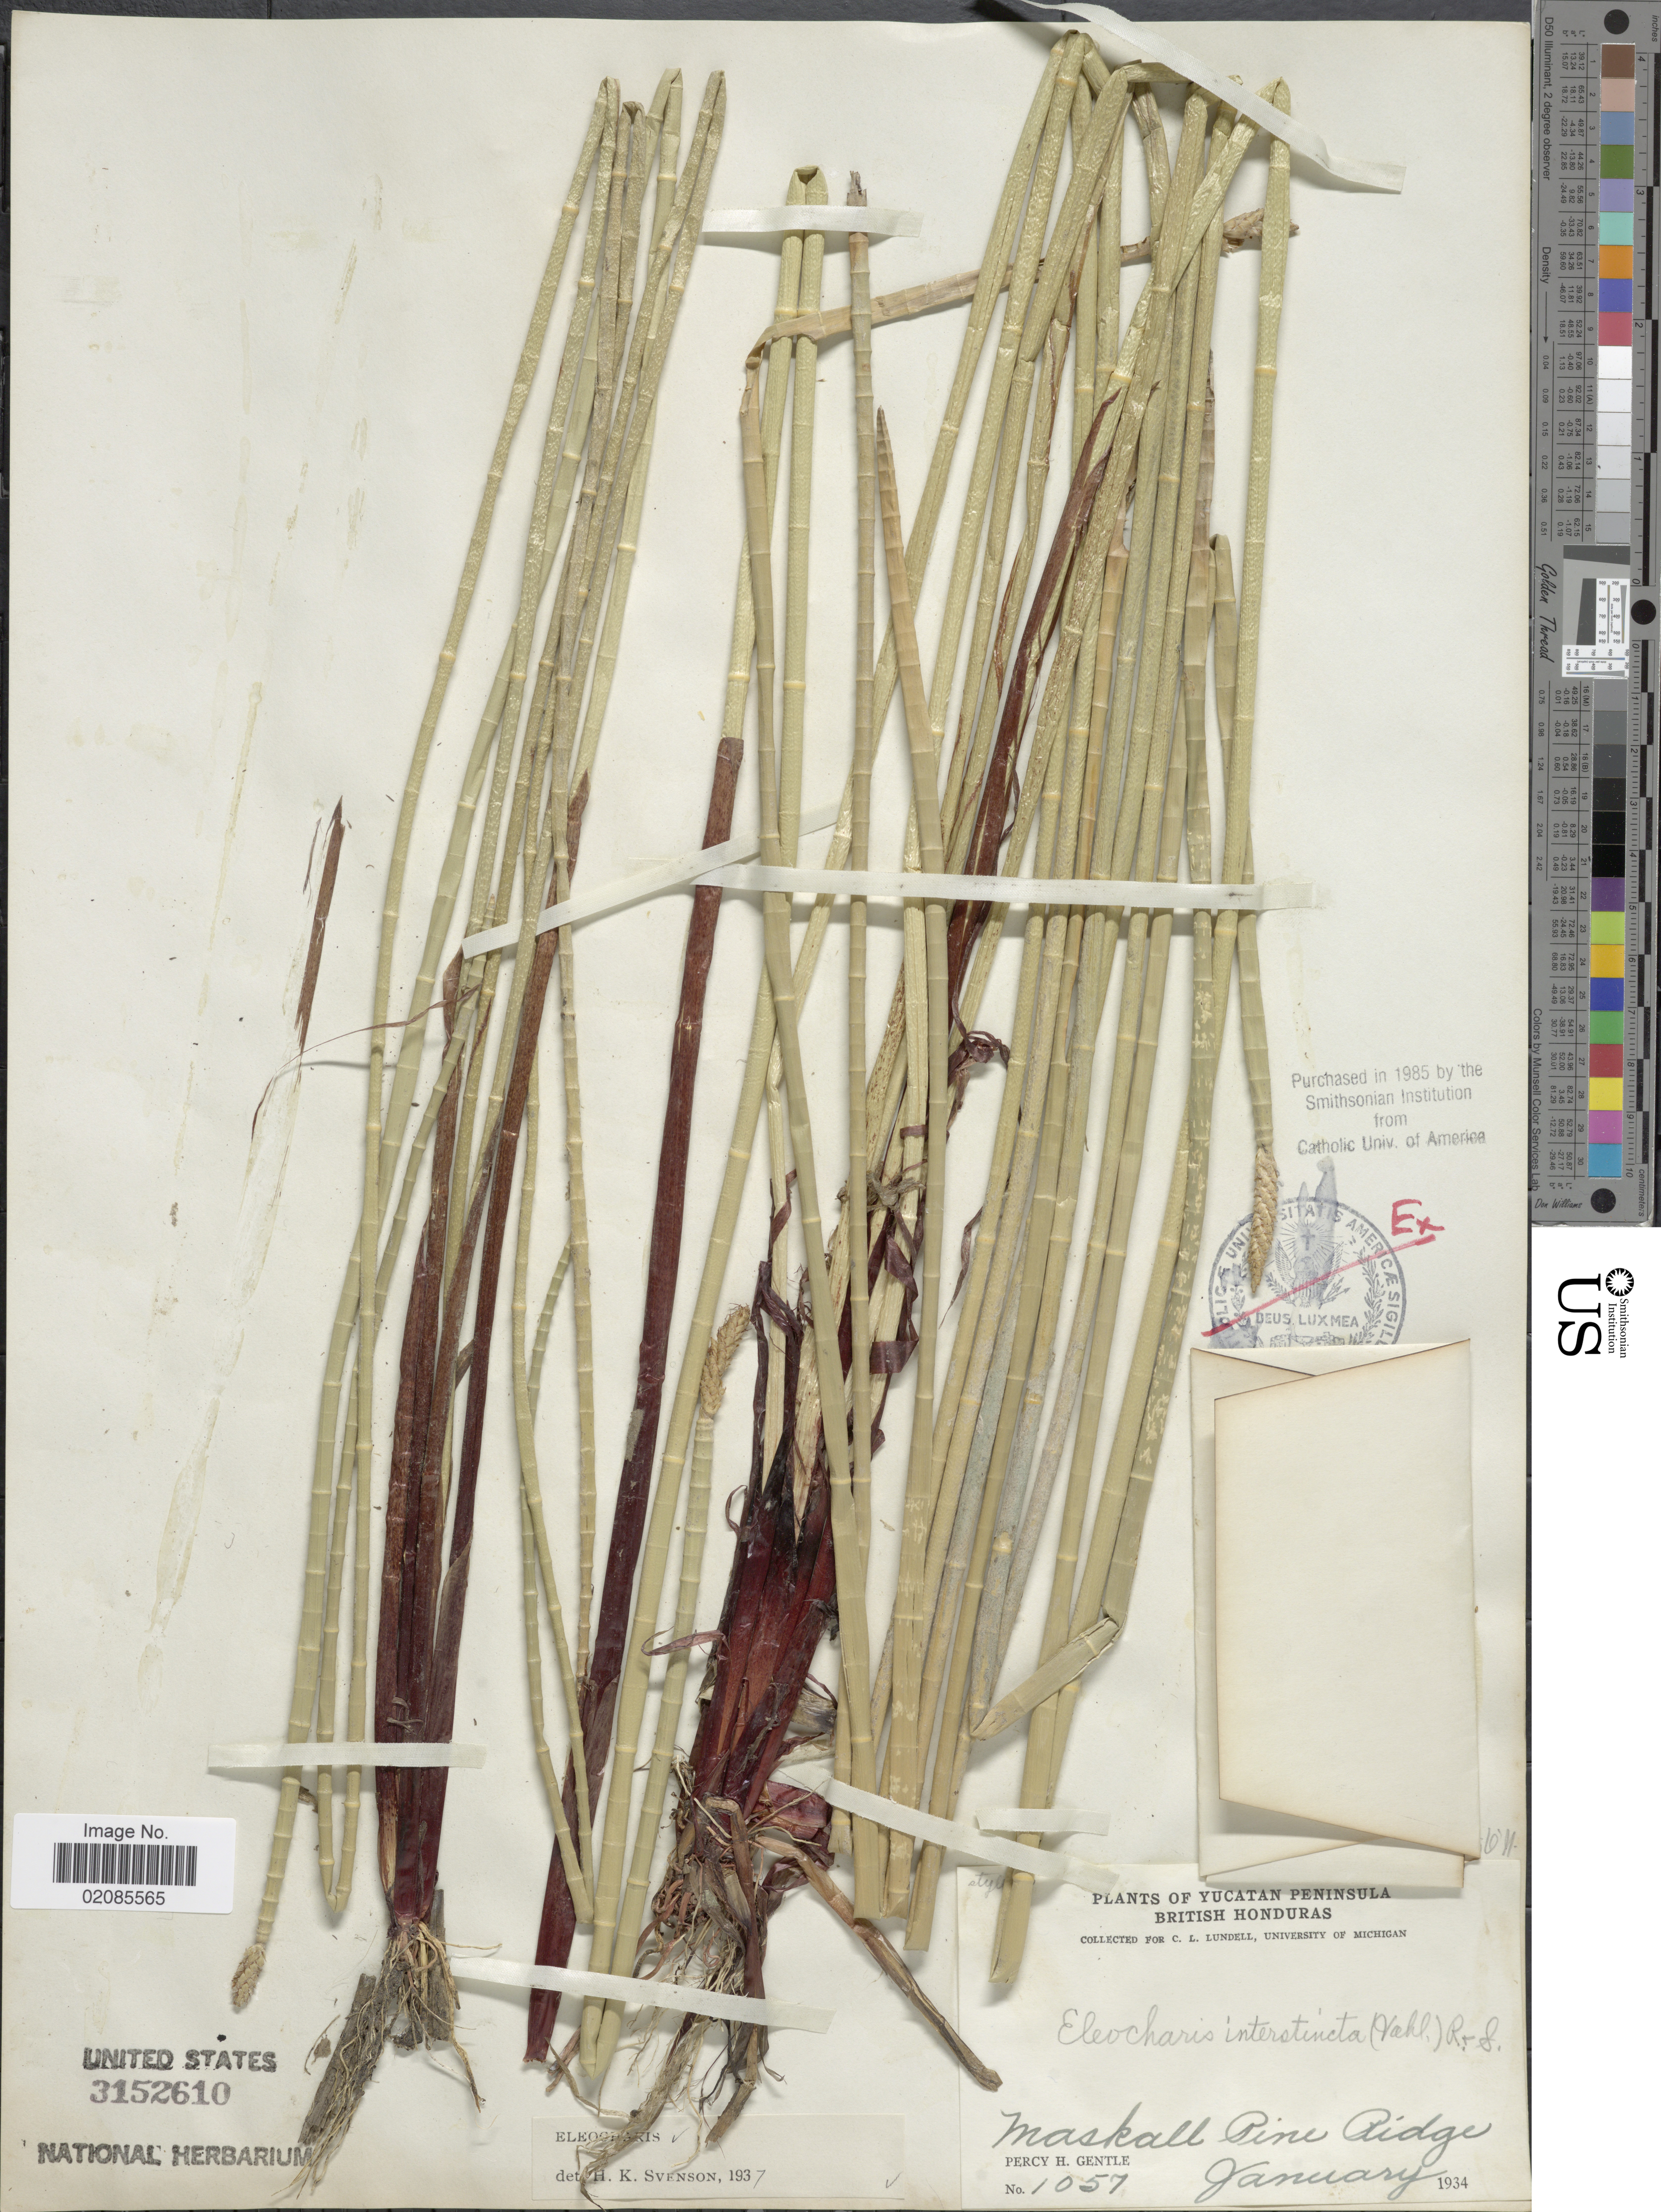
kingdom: Plantae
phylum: Tracheophyta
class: Liliopsida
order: Poales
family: Cyperaceae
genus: Eleocharis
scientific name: Eleocharis interstincta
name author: (Vahl) Roem. & Schult.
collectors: P. H. Gentle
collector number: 1057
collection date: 1934-01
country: Belize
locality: British Honduras, Yucatan Peninsula, Maskall Pine Ridge.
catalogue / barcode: US 3152610